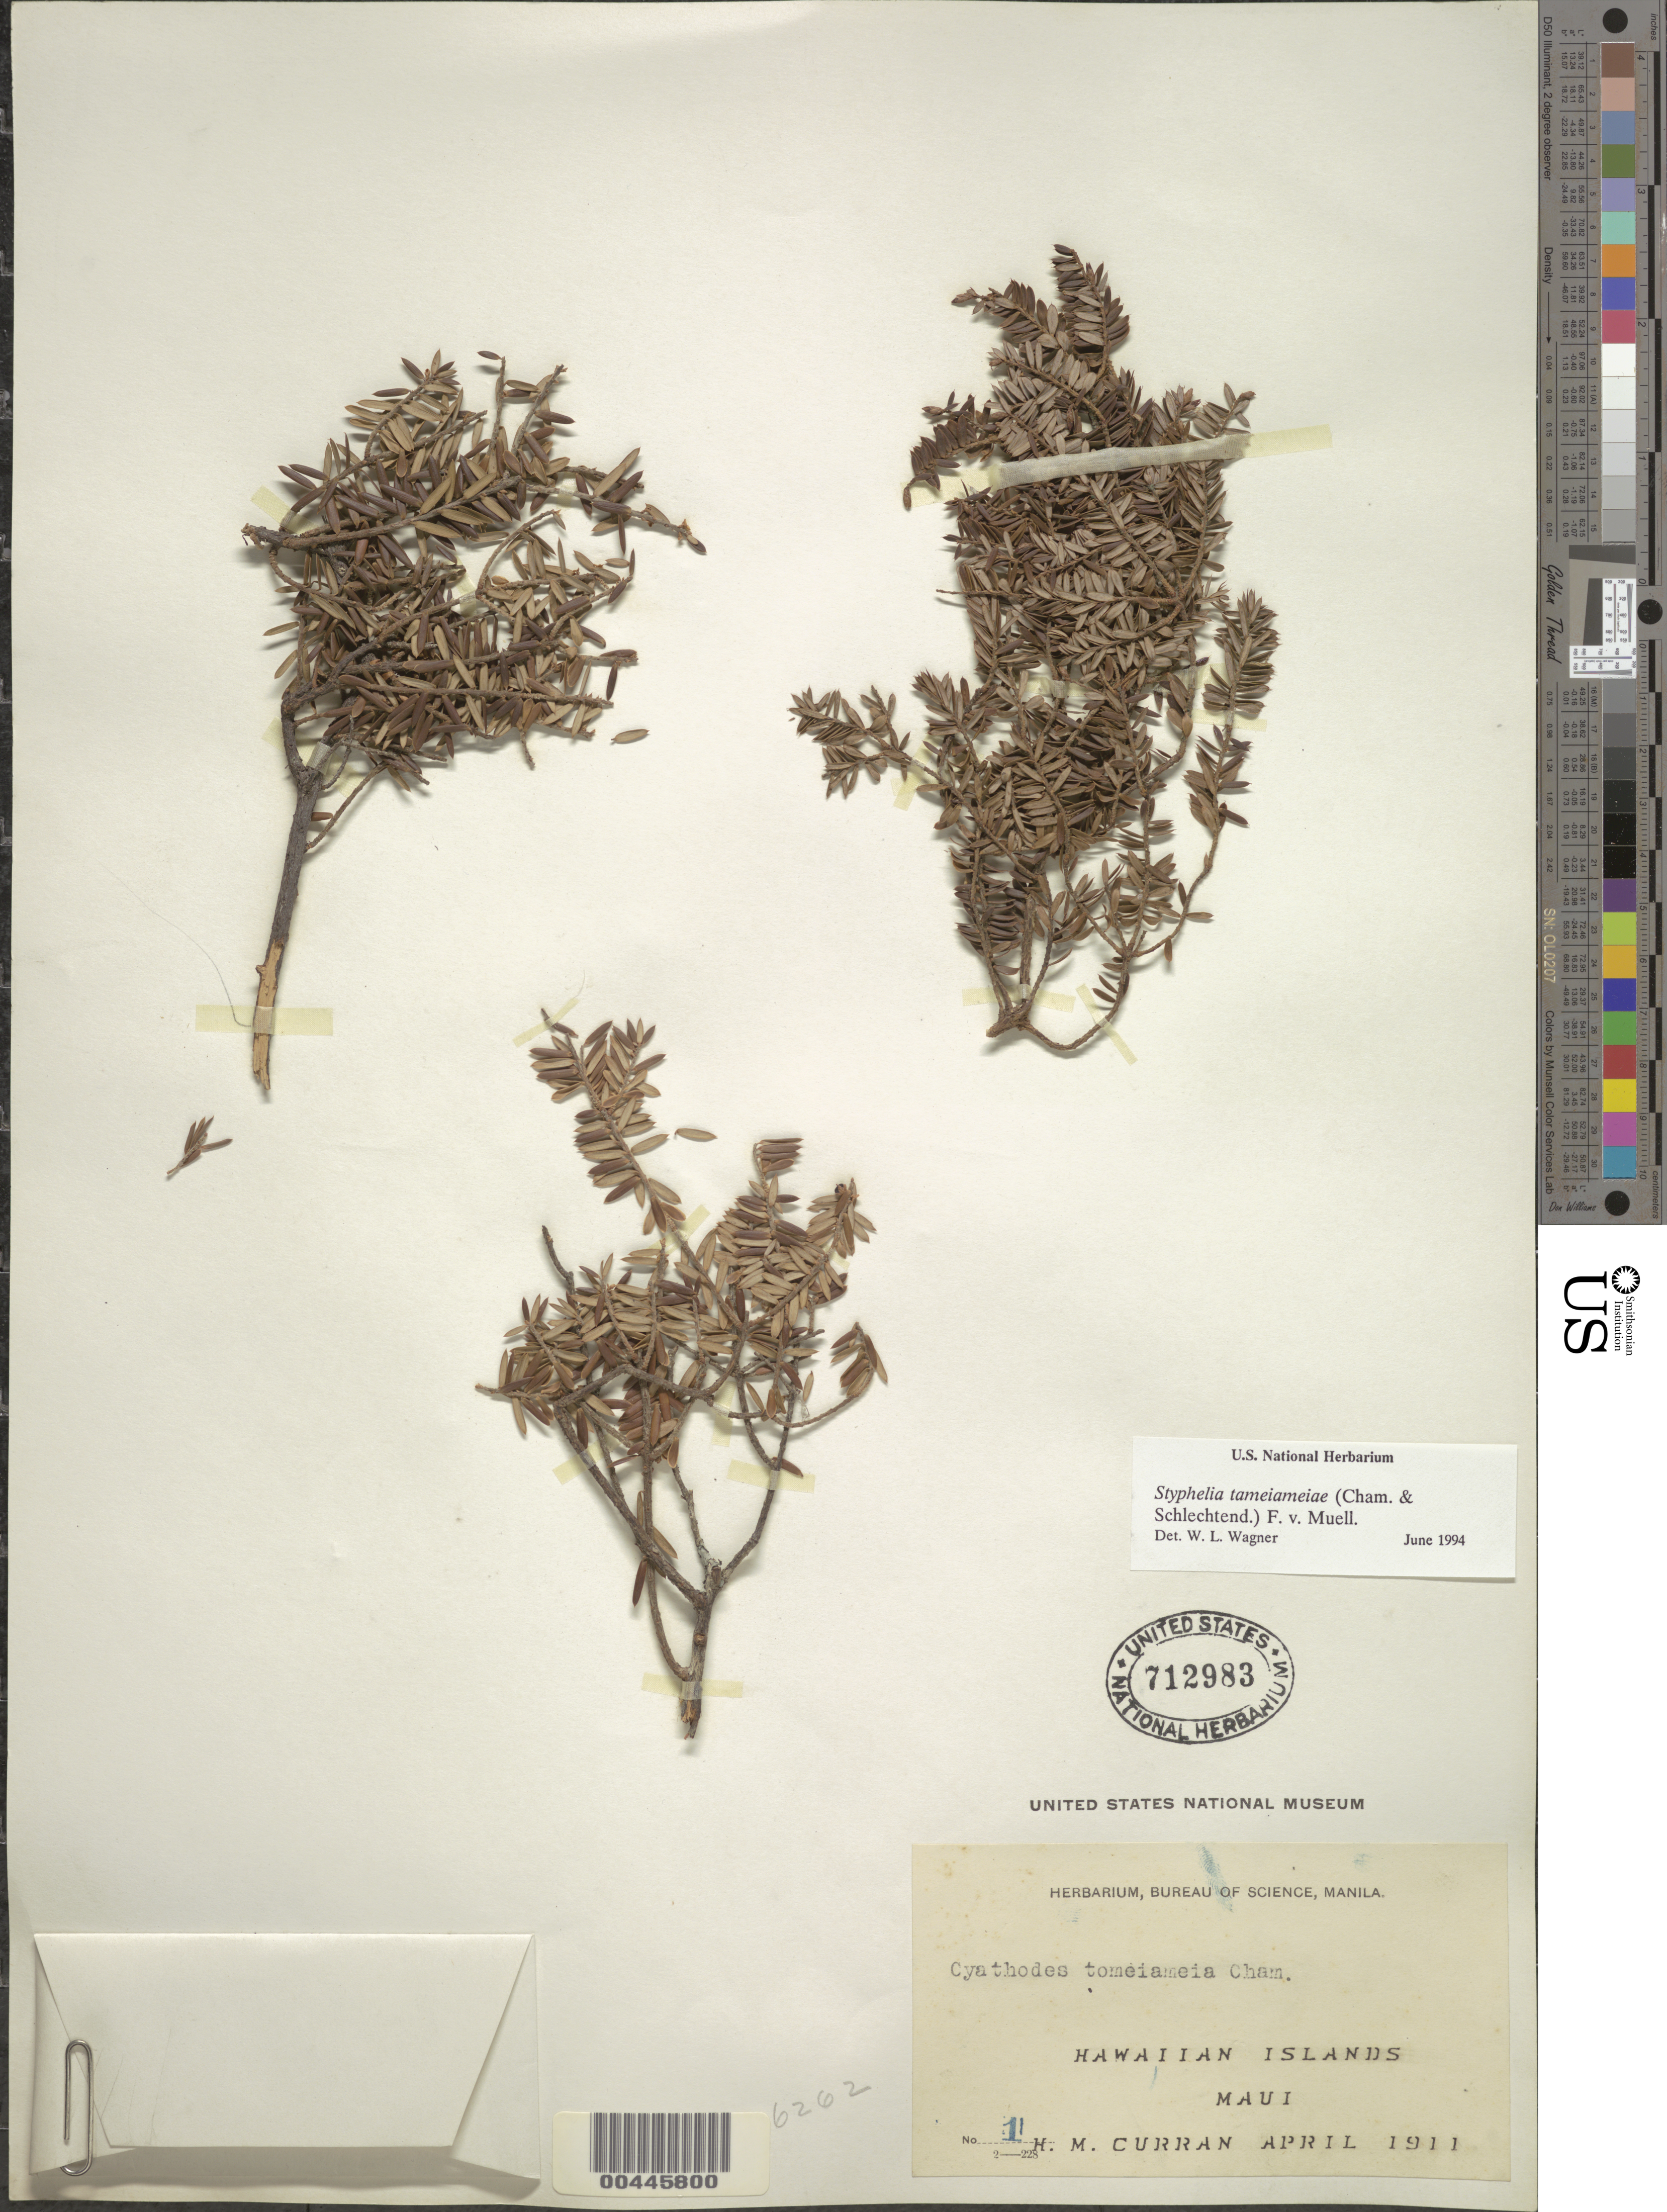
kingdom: Plantae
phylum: Tracheophyta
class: Magnoliopsida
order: Ericales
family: Ericaceae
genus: Leptecophylla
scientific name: Leptecophylla tameiameiae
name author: (Cham. & Schltdl.) C.M. Weiller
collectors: H. M. Curran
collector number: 1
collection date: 1911-04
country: United States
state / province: Hawaii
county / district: Maui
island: Maui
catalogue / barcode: US 712983